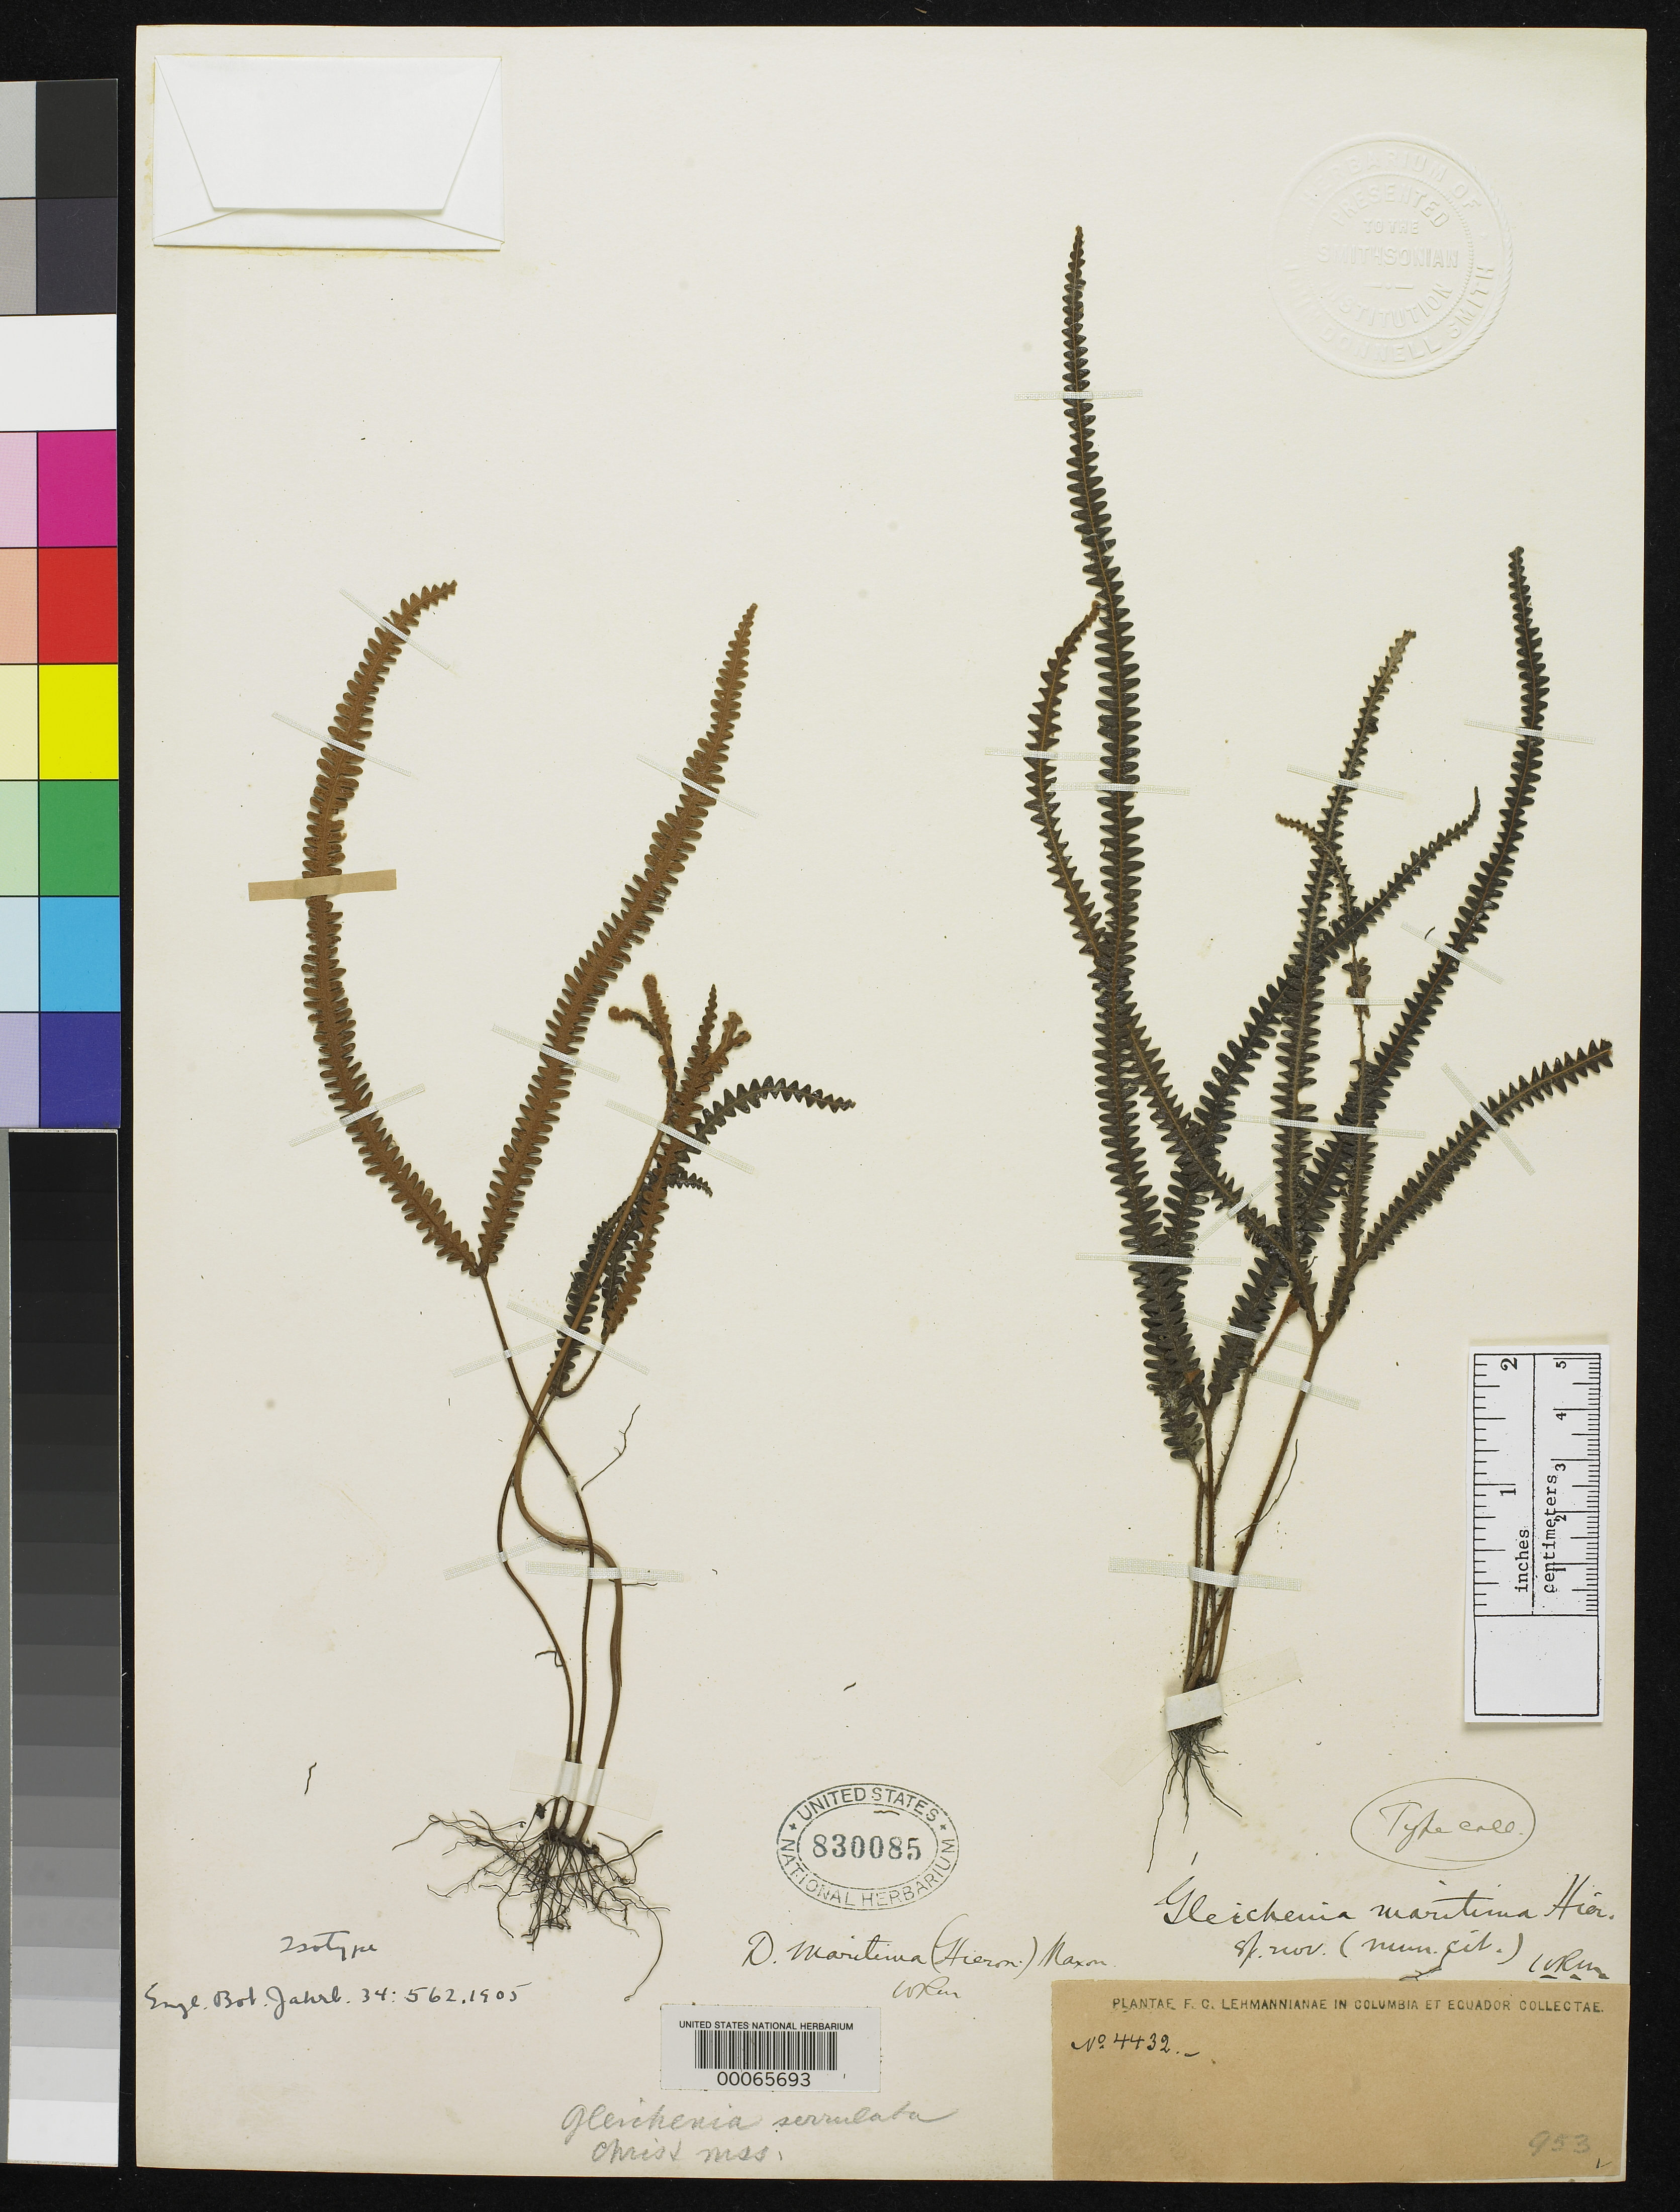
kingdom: Plantae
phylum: Tracheophyta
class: Polypodiopsida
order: Gleicheniales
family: Gleicheniaceae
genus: Gleichenia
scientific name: Gleichenia maritima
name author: Hieron.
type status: Isolectotype; Isosyntype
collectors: F. C. Lehmann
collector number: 4432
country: Colombia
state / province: Valle del Cauca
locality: Buena Ventura.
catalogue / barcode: US 830085